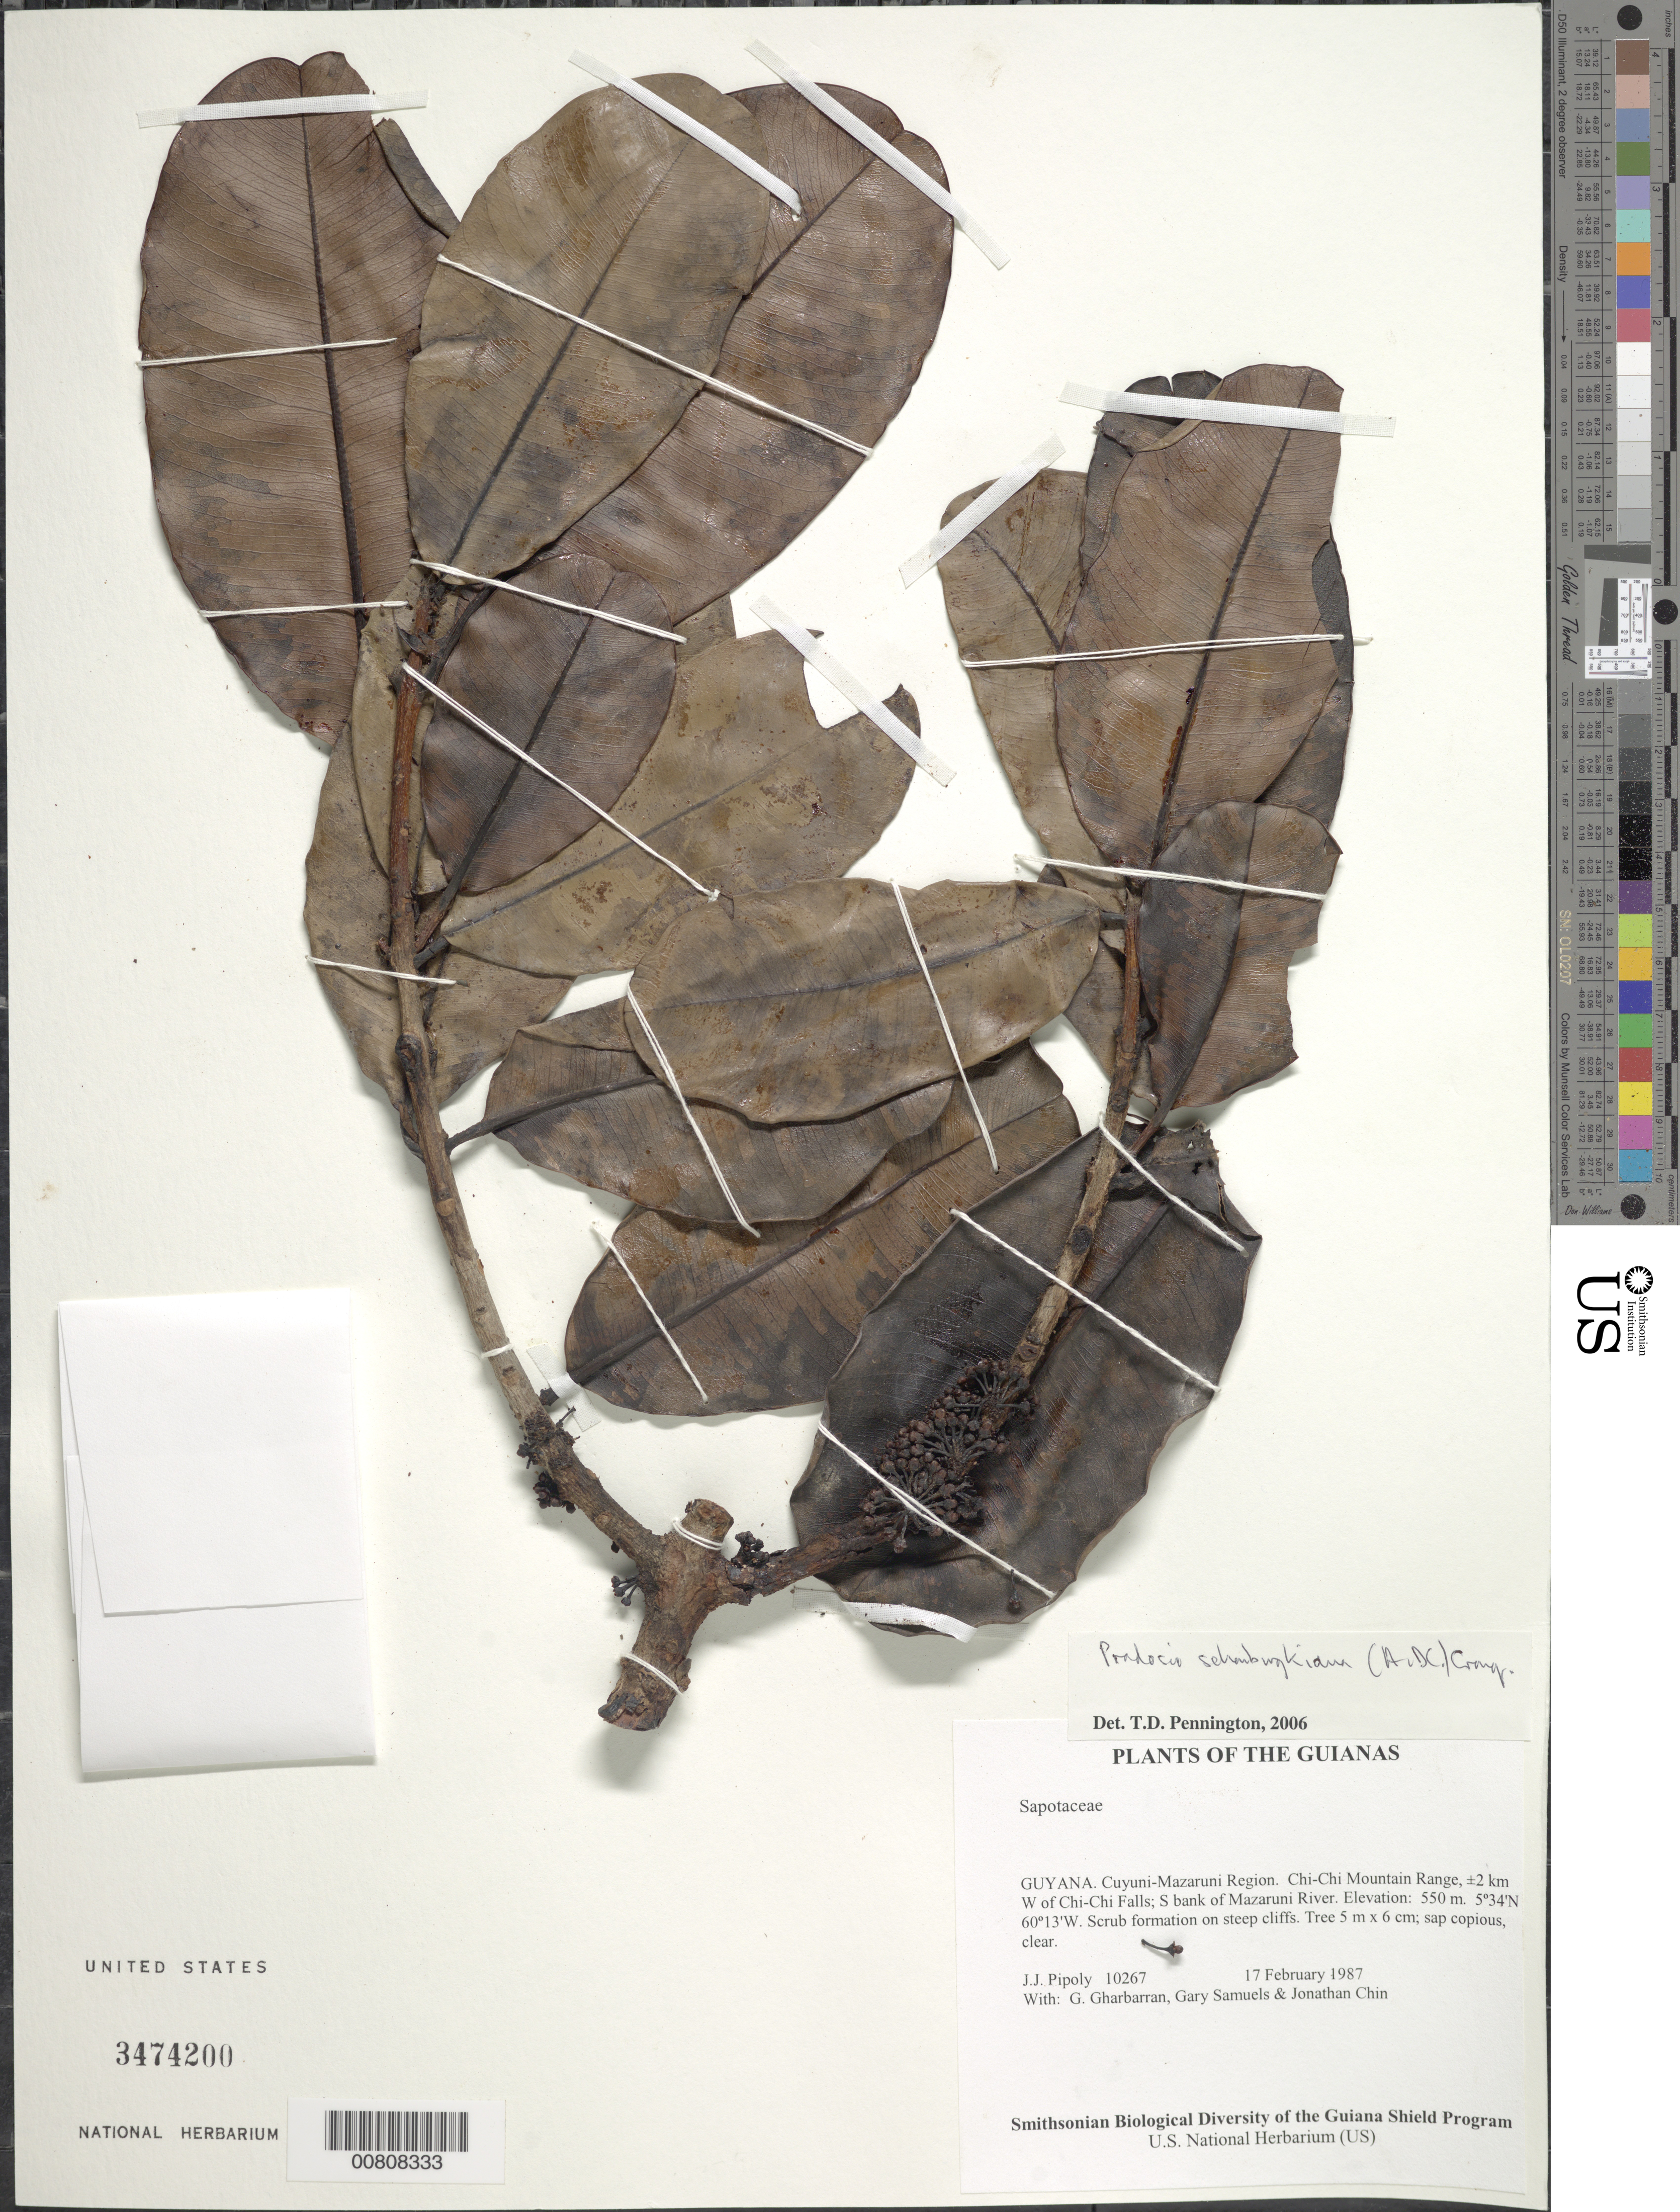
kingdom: Plantae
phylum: Tracheophyta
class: Magnoliopsida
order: Ericales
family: Sapotaceae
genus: Pradosia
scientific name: Pradosia schomburgkiana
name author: (A. DC.) Cronq.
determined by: Pennington, T. D., (K)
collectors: J. J. Pipoly, G. Gharbarran, G. Samuels & J. Chin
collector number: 10267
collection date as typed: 17 February 1987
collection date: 1987-02-17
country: Guyana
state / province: Cuyuni-Mazaruni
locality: Chi-Chi Mountain Range, ±2 km W of Chi-Chi Falls; S bank of Mazaruni River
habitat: Scrub formation on steep cliffs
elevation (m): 550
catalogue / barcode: US 3474200